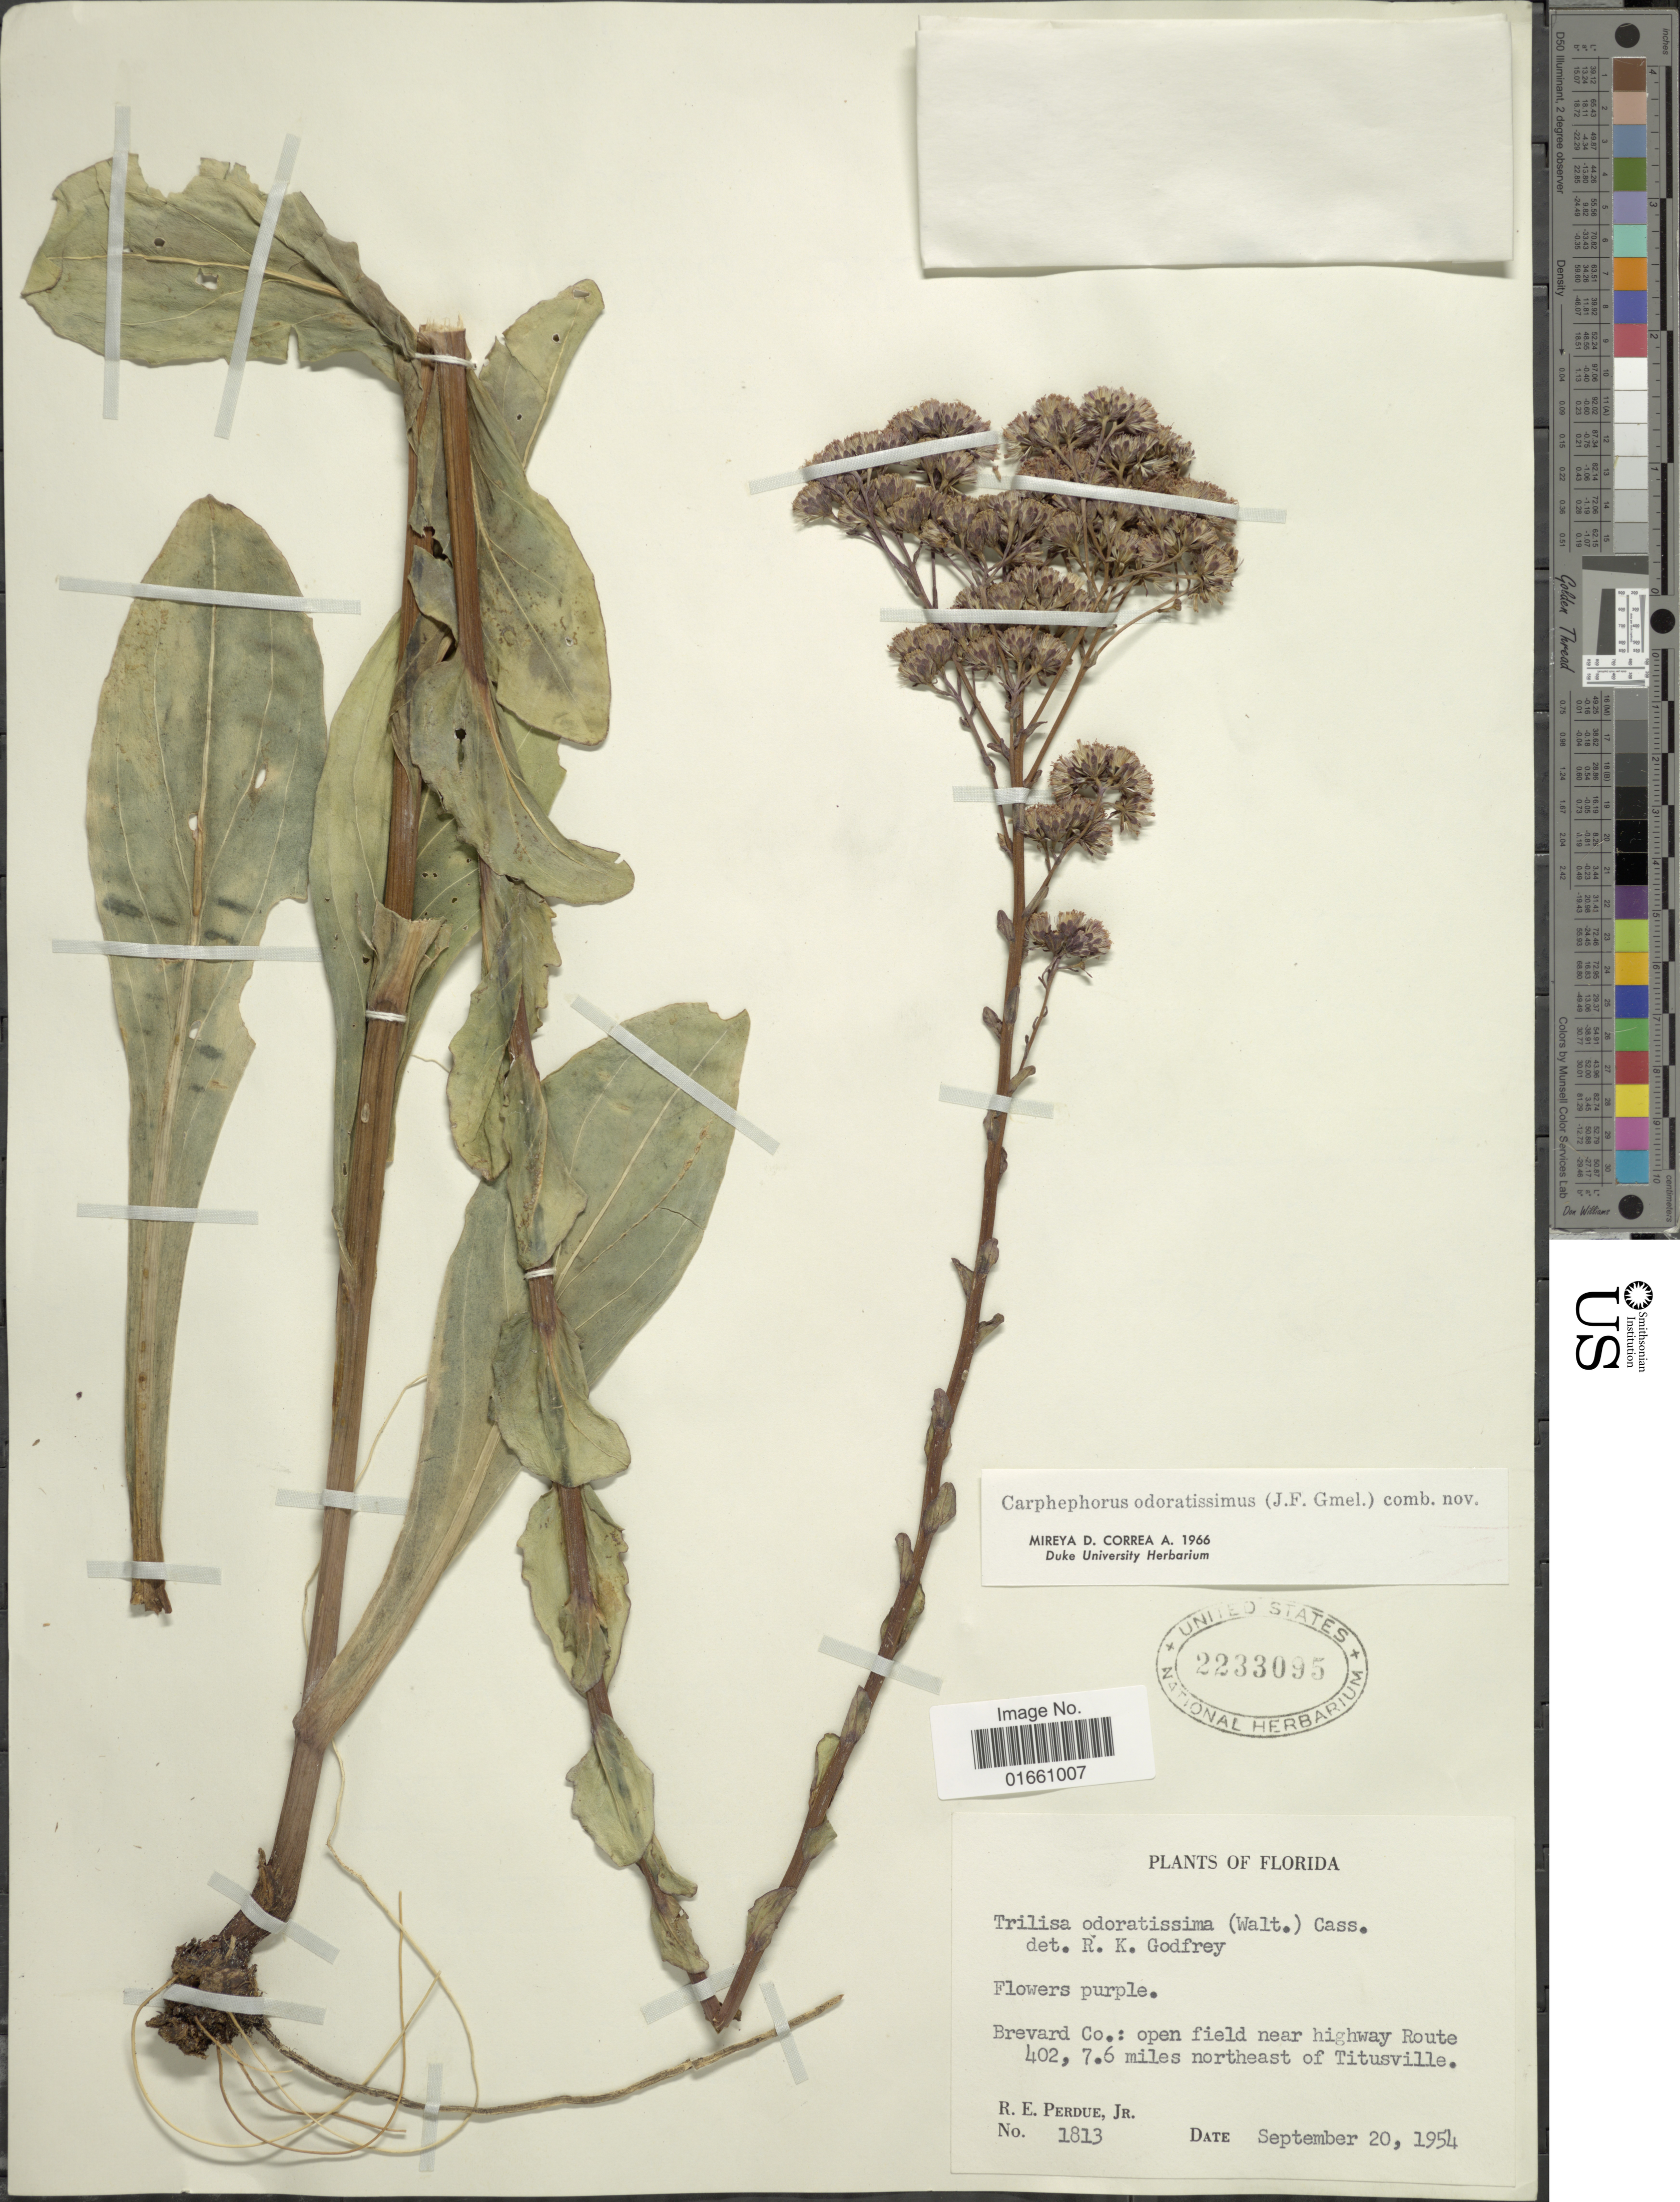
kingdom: Plantae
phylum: Tracheophyta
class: Magnoliopsida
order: Asterales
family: Asteraceae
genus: Trilisa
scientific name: Trilisa odoratissima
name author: (J.F. Gmel.) Cass.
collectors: R. E. Perdue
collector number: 1813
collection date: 1954-09-20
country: United States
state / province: Florida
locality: Brevard Co.: open field near highway Route 402, 7.6 miles northeast of Titusville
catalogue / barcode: US 2233095